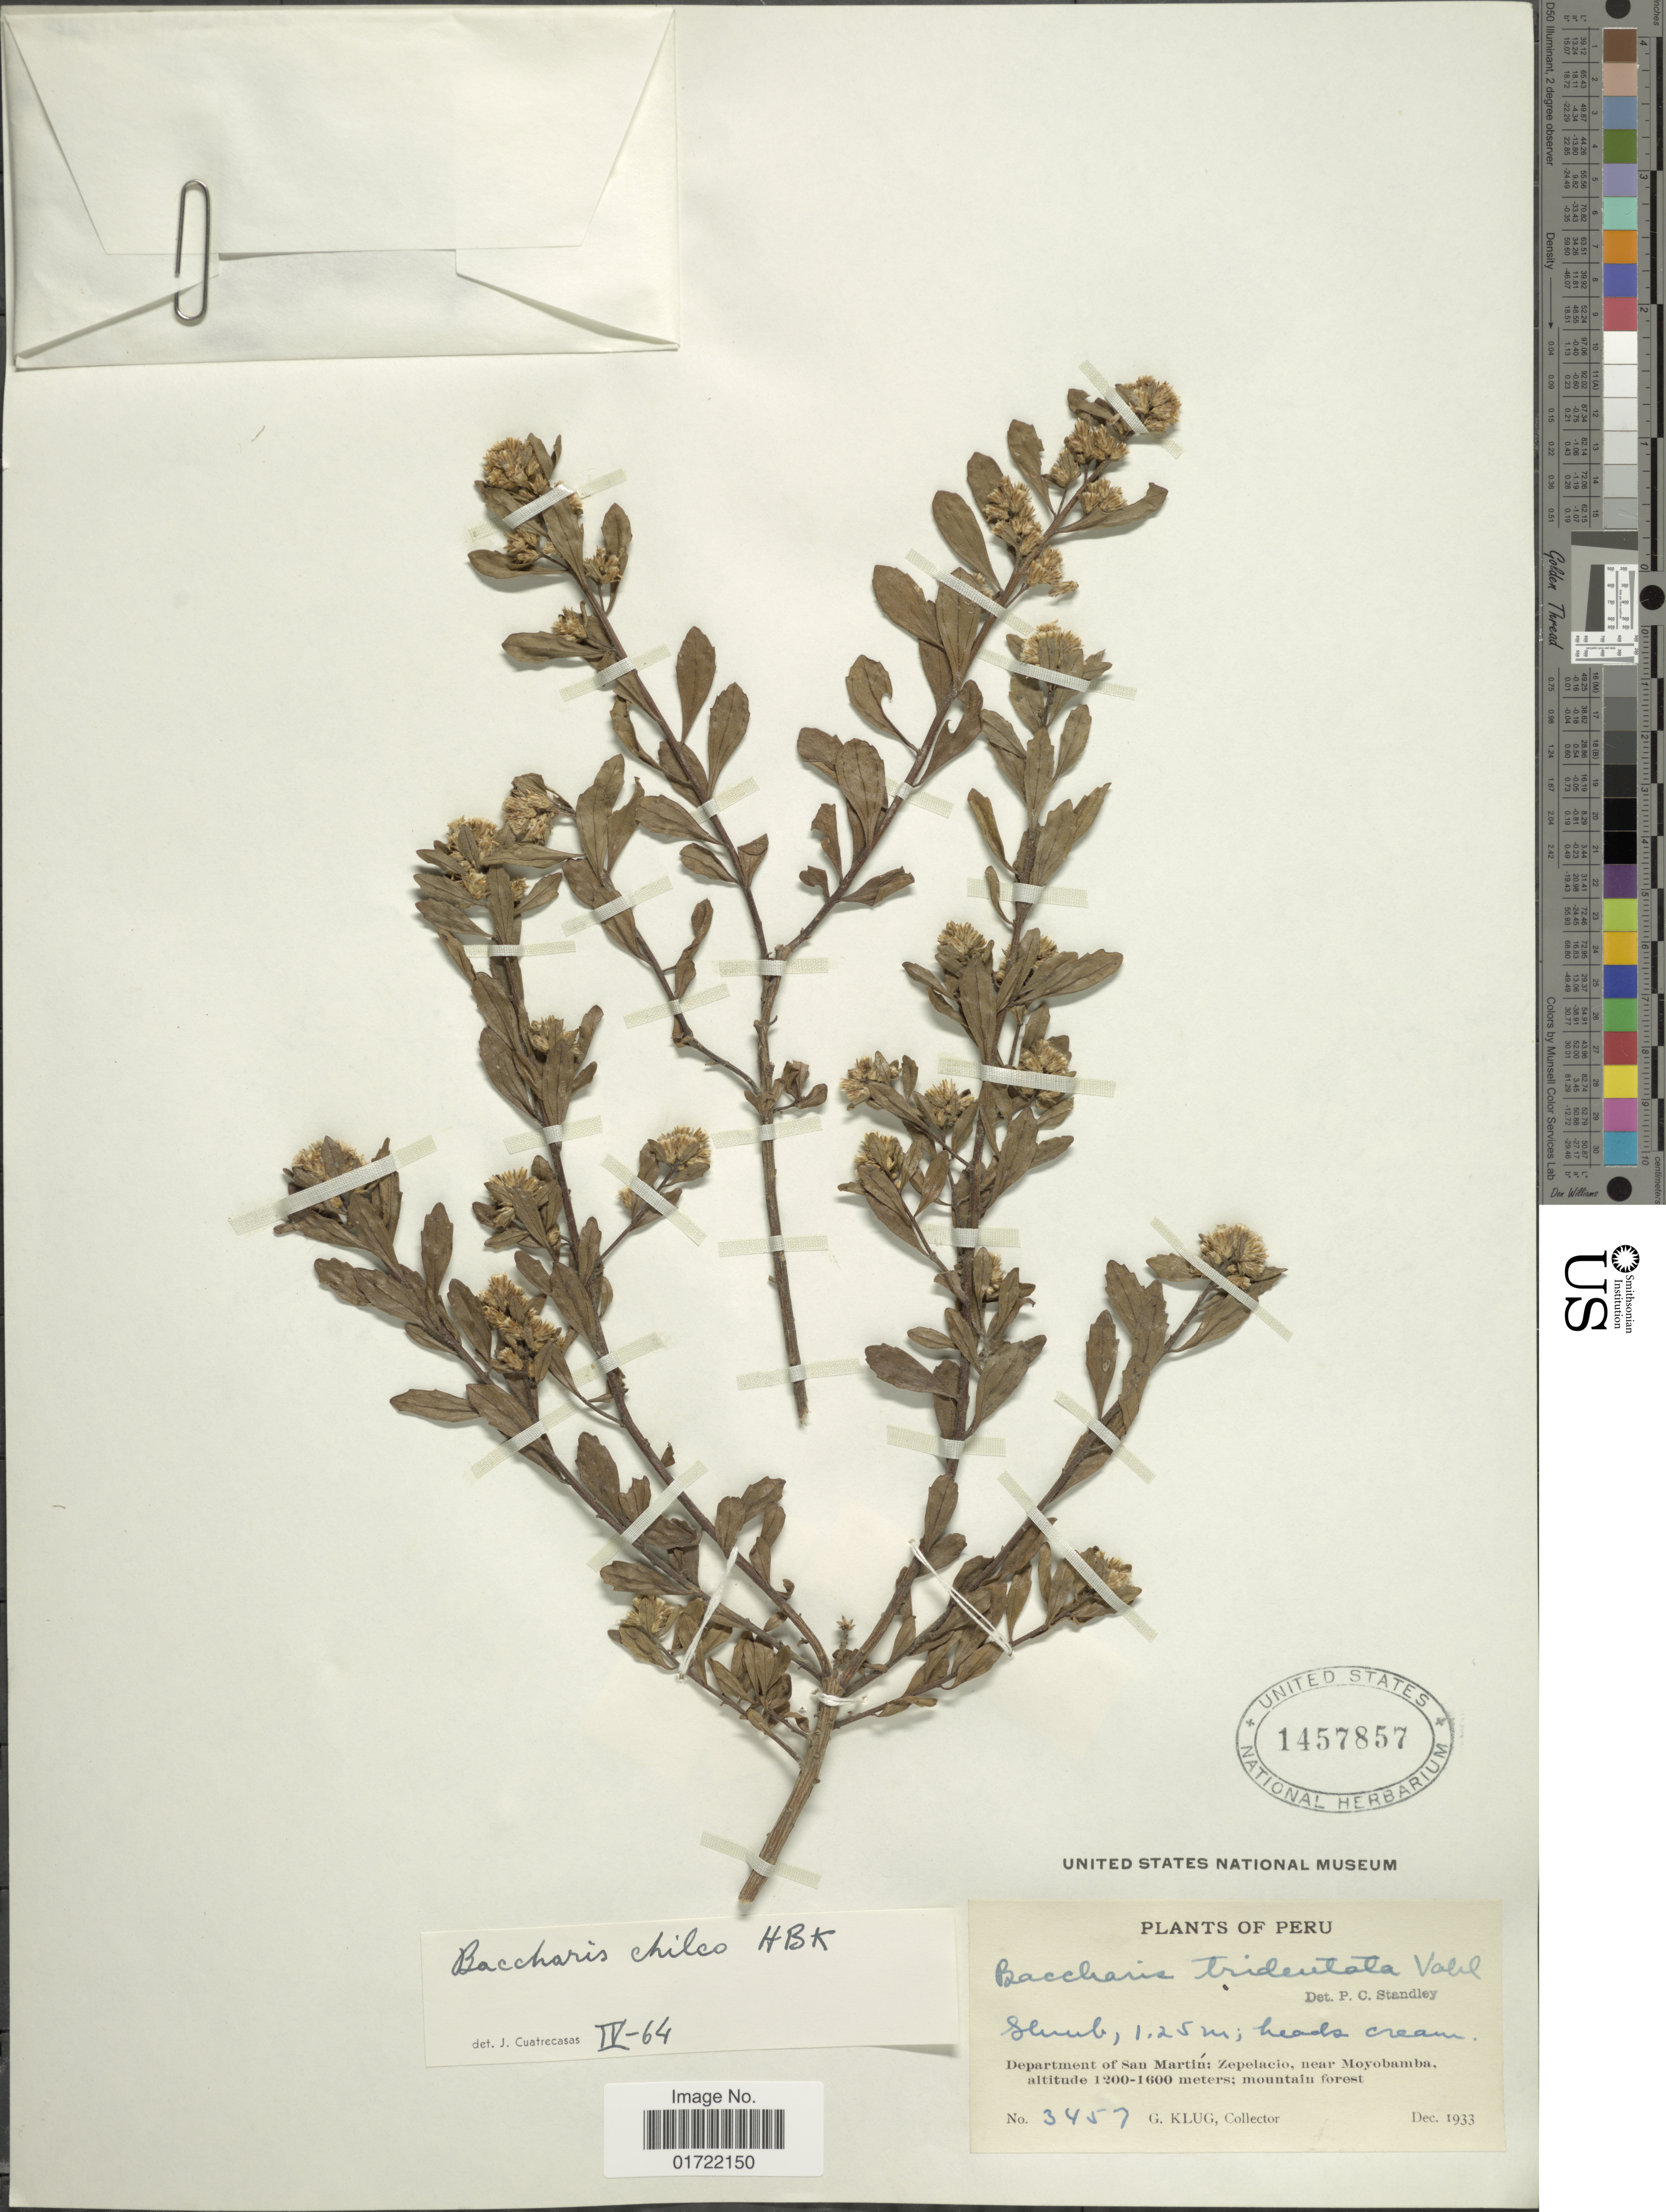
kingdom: Plantae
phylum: Tracheophyta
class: Magnoliopsida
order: Asterales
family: Asteraceae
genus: Baccharis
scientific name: Baccharis chilco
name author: Kunth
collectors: G. Klug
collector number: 3457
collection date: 1933-12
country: Peru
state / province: San Martín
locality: Departamento of San Martin, Zepelacio, near Moyobamba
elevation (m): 1200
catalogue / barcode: US 145857